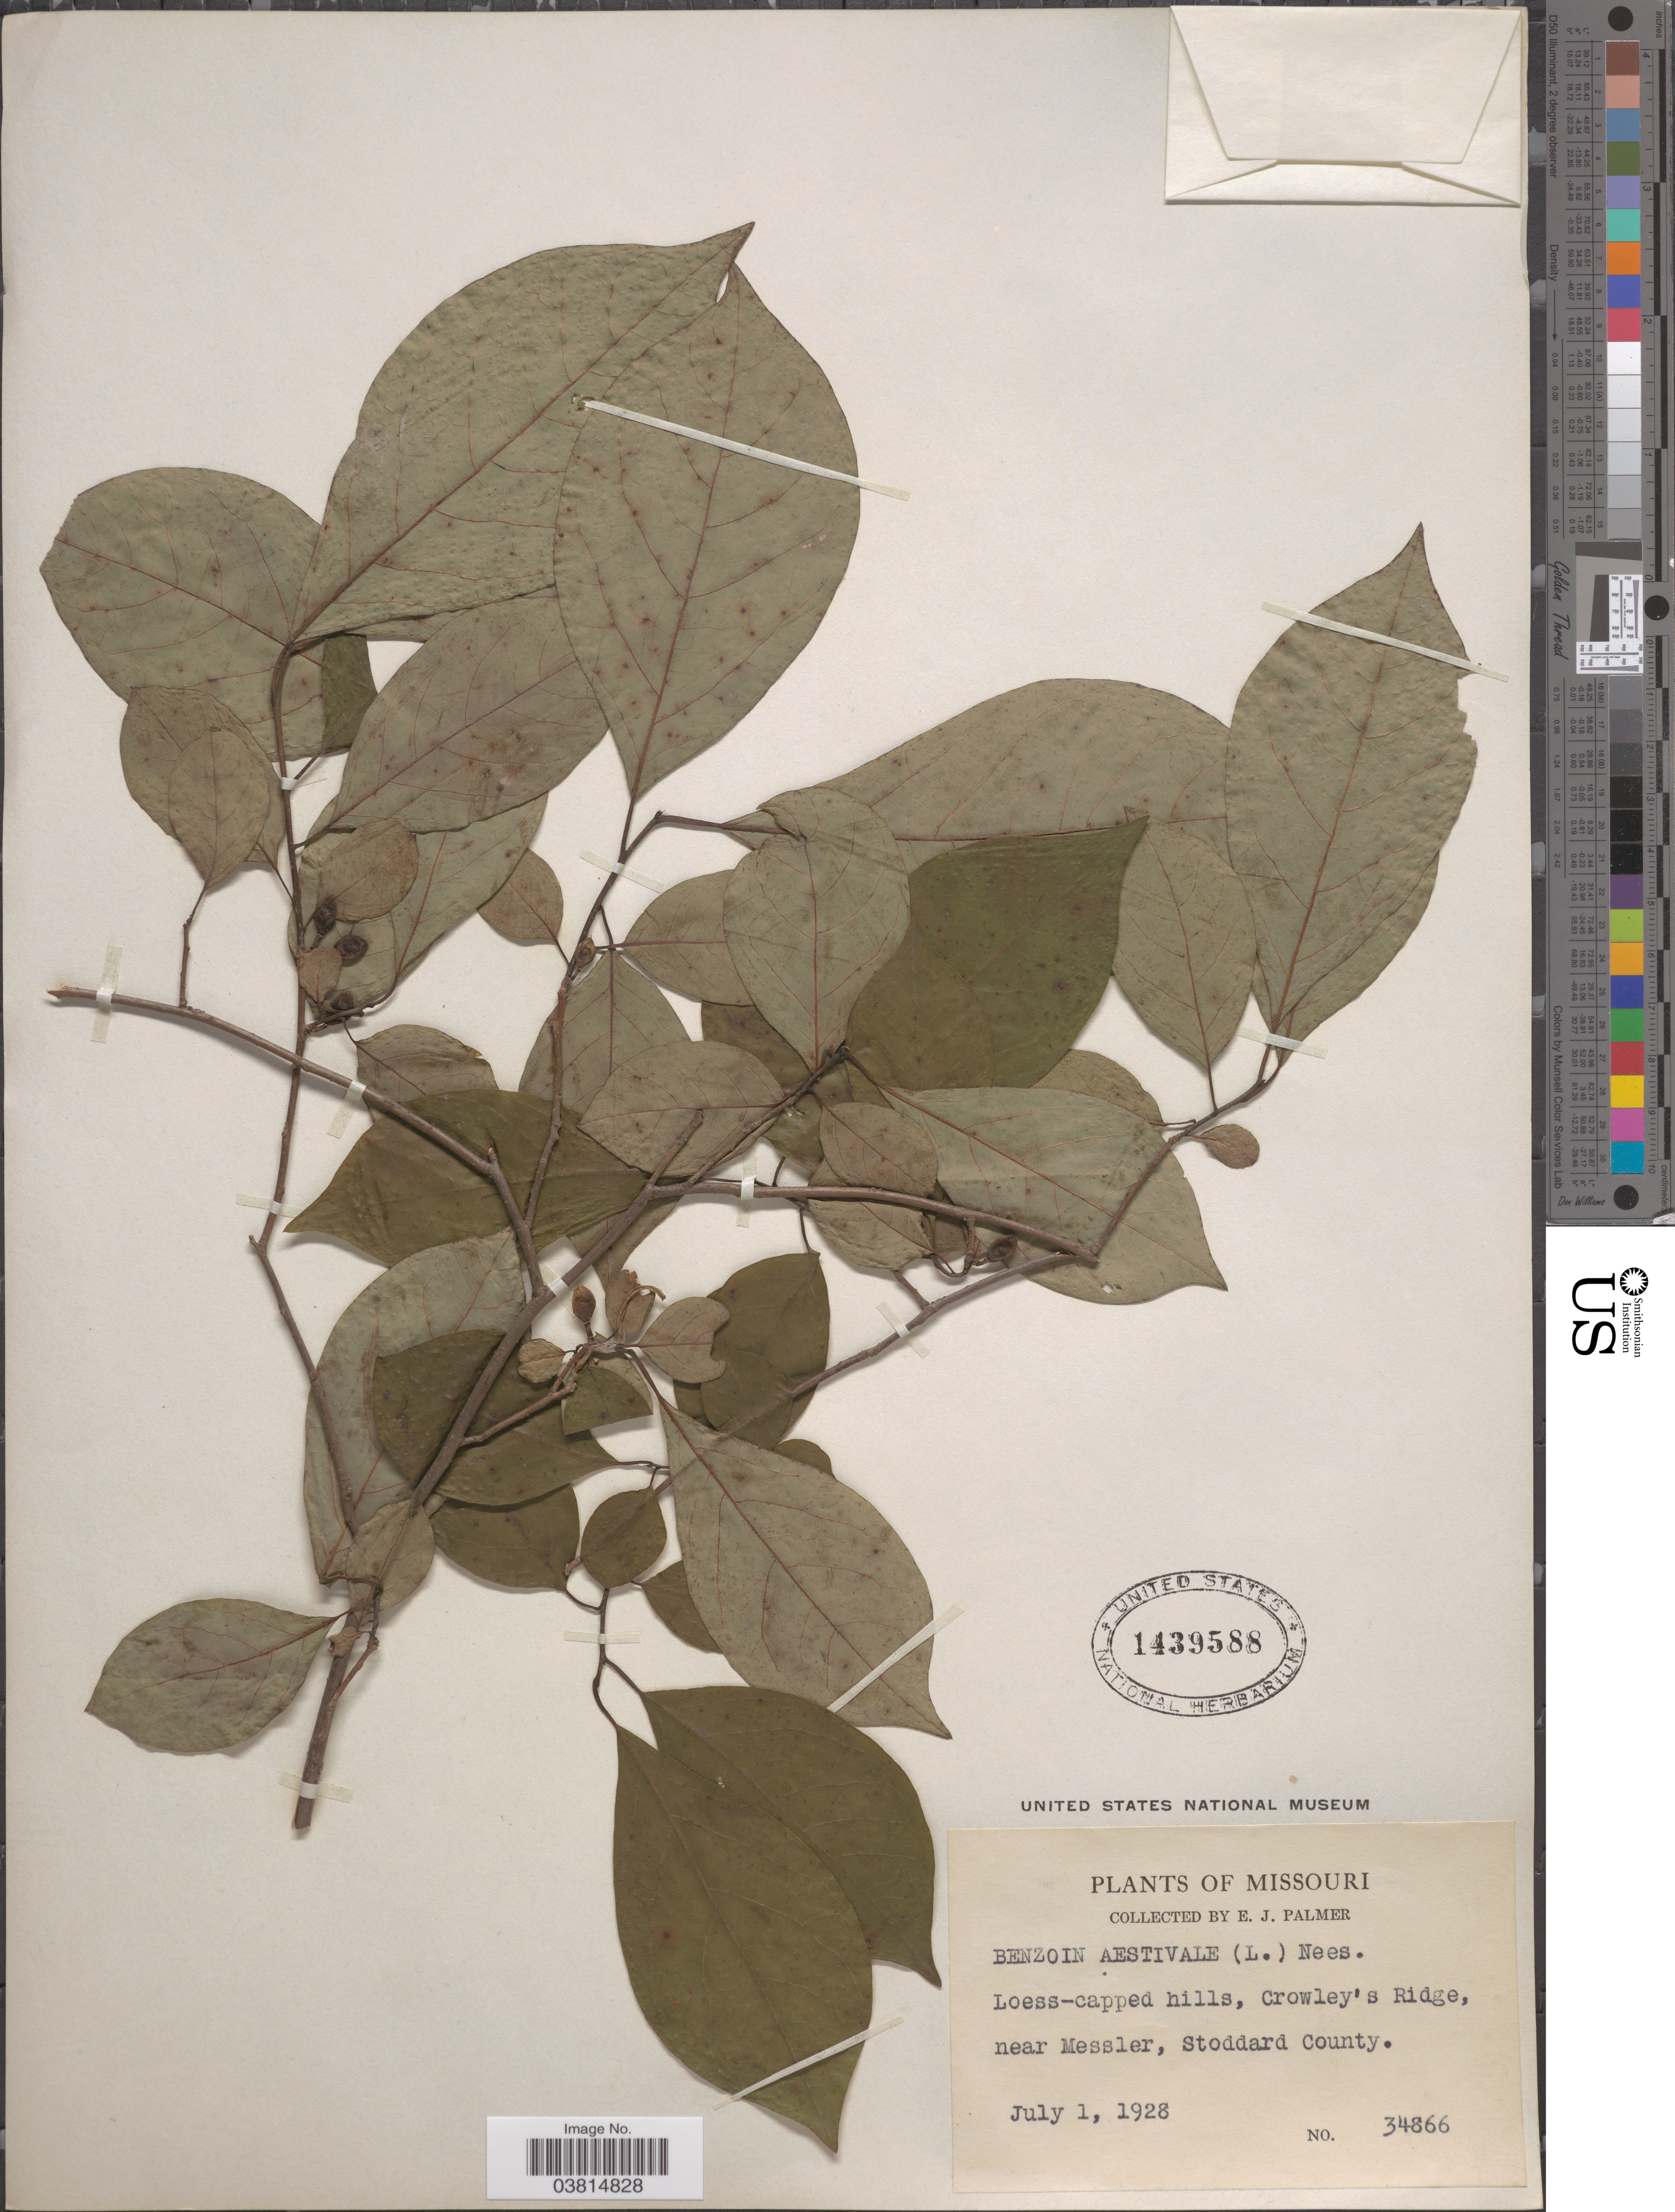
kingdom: Plantae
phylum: Tracheophyta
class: Magnoliopsida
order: Laurales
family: Lauraceae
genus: Lindera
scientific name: Lindera benzoin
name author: (L.) Blume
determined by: Strong, Mark T., (BOT), Smithsonian Institution - National Museum of Natural History (UNITED STATES)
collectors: E. J. Palmer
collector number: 34866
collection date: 1928-07-01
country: United States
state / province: Missouri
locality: Crowley's Ridge, near Messler, Stoddard County.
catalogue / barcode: US 1439588